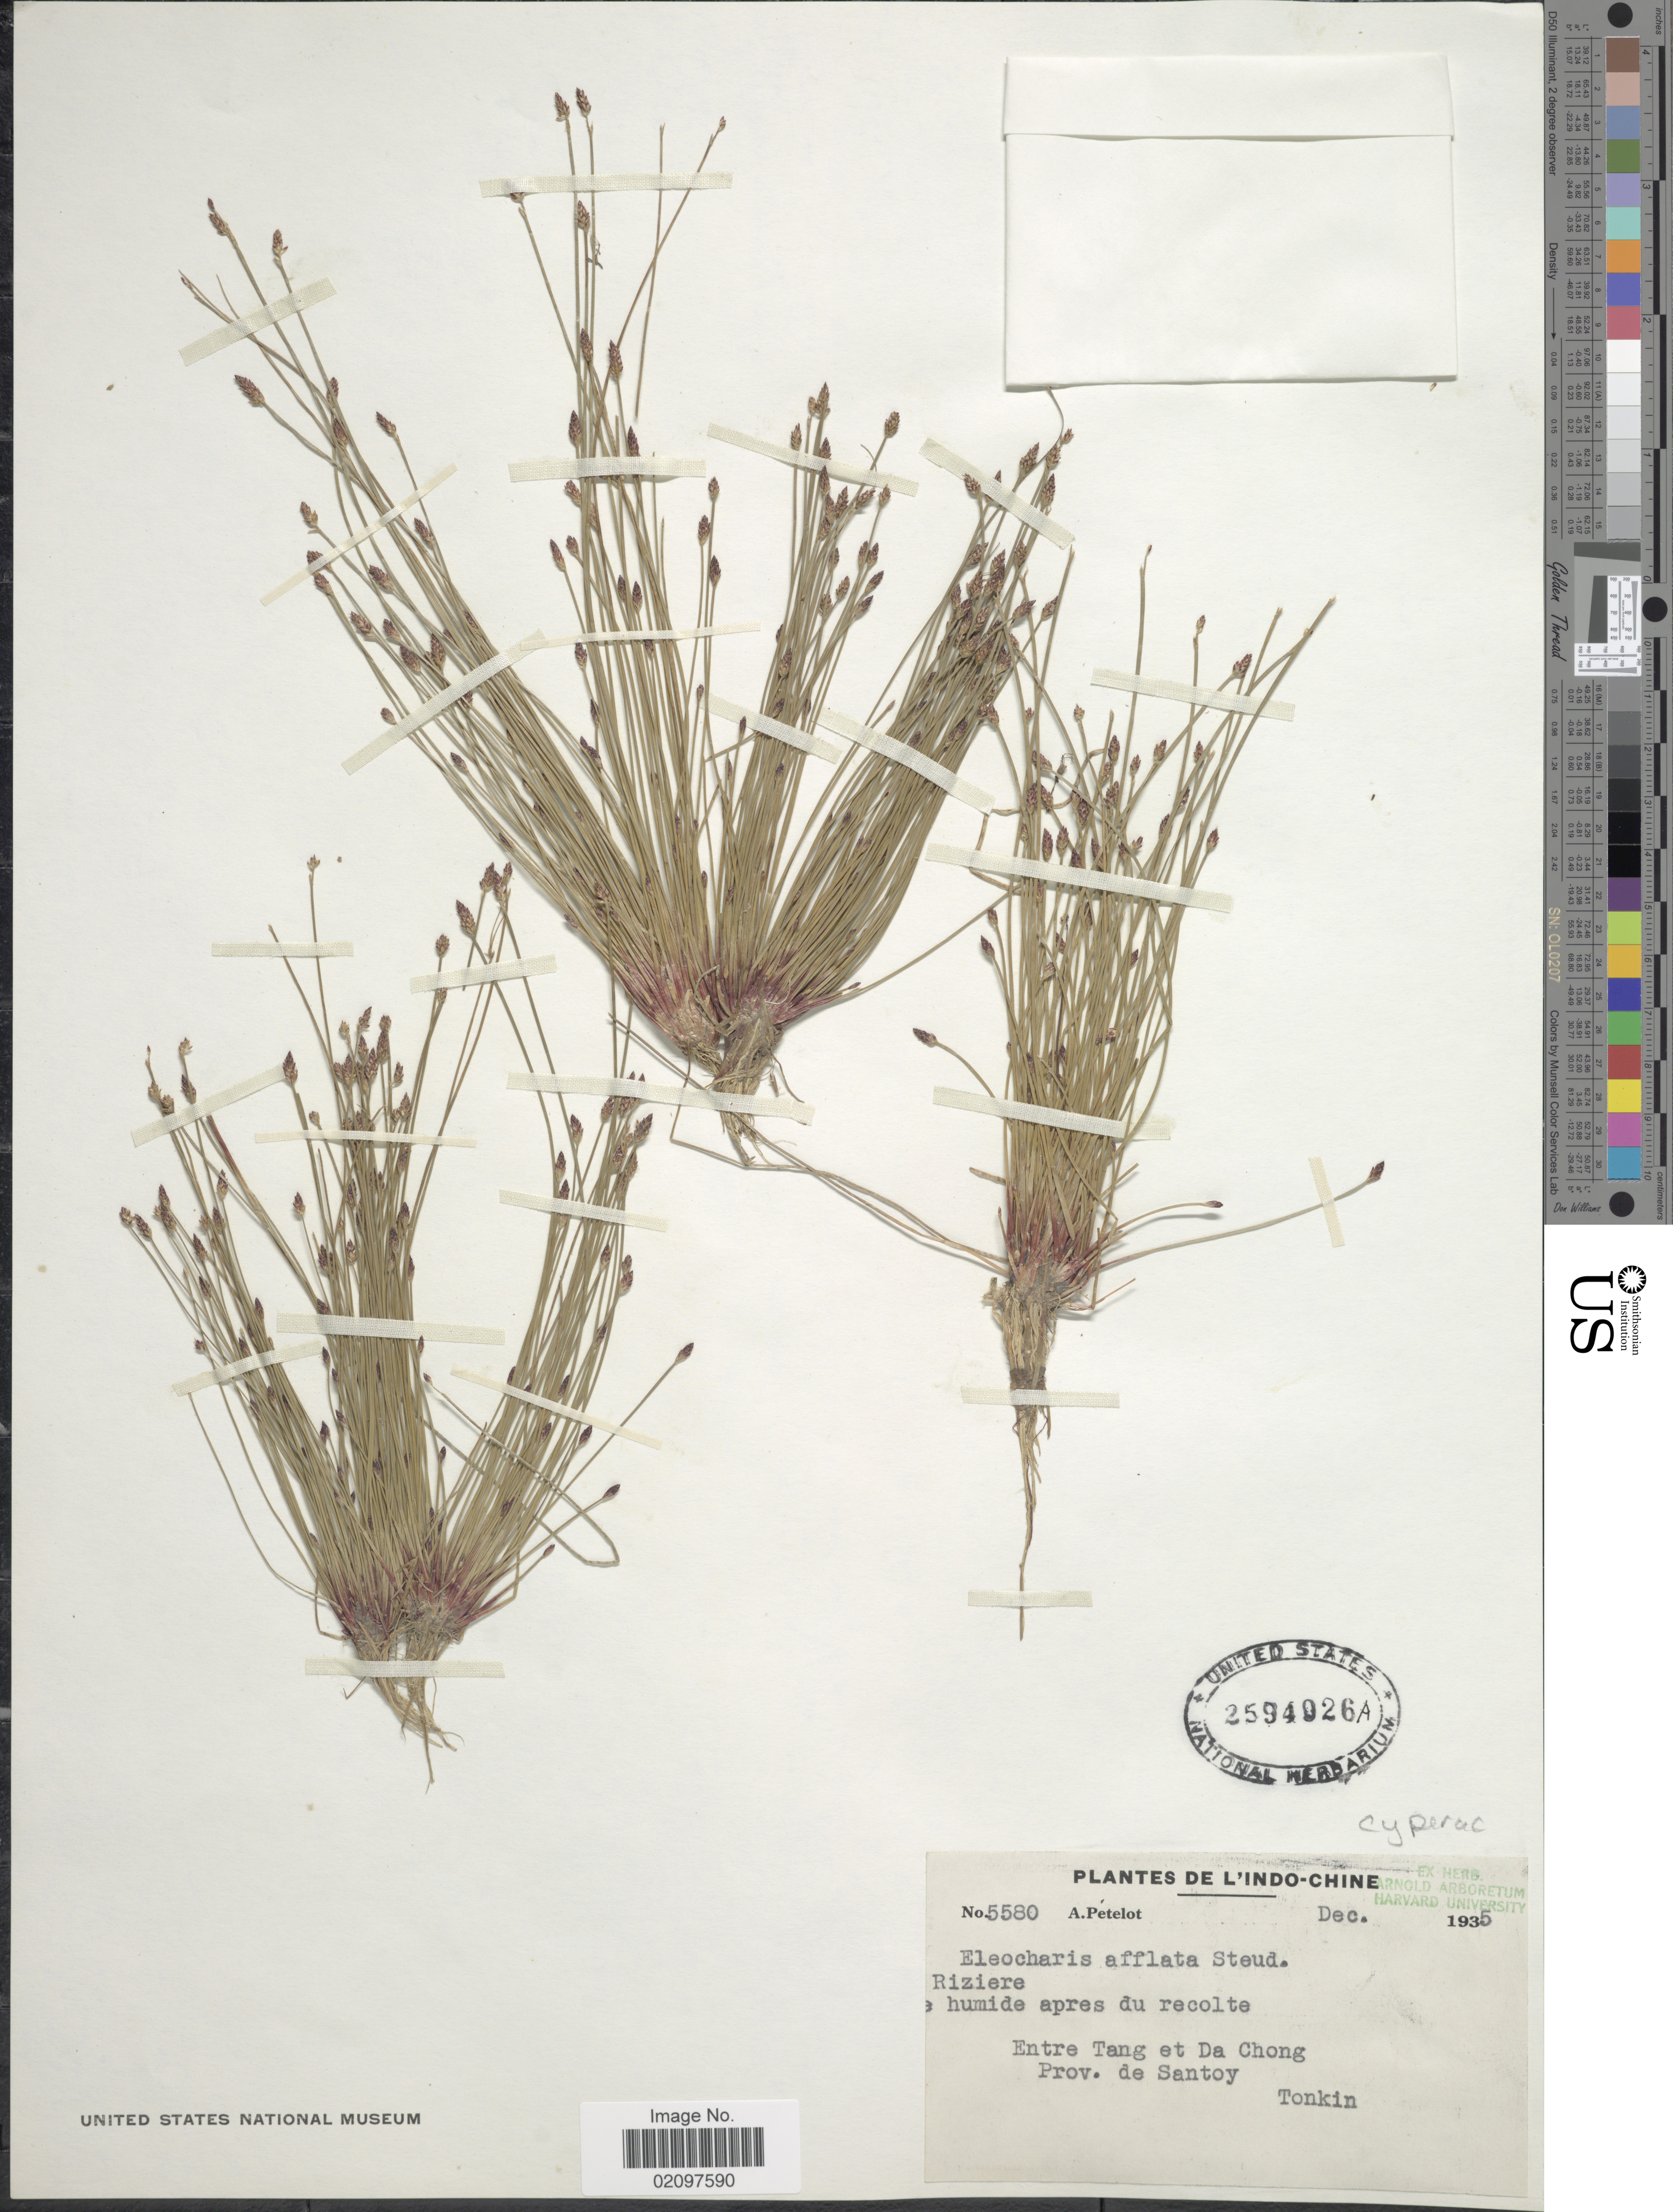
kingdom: Plantae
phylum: Tracheophyta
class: Liliopsida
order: Poales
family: Cyperaceae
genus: Eleocharis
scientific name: Eleocharis congesta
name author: D. Don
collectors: A. Petelot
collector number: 5580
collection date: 1935-12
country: Vietnam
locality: L'Indo-Chine, Entre Tang et Da Chong, Prov. de Santoy, Tonkin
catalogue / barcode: US 2594026A